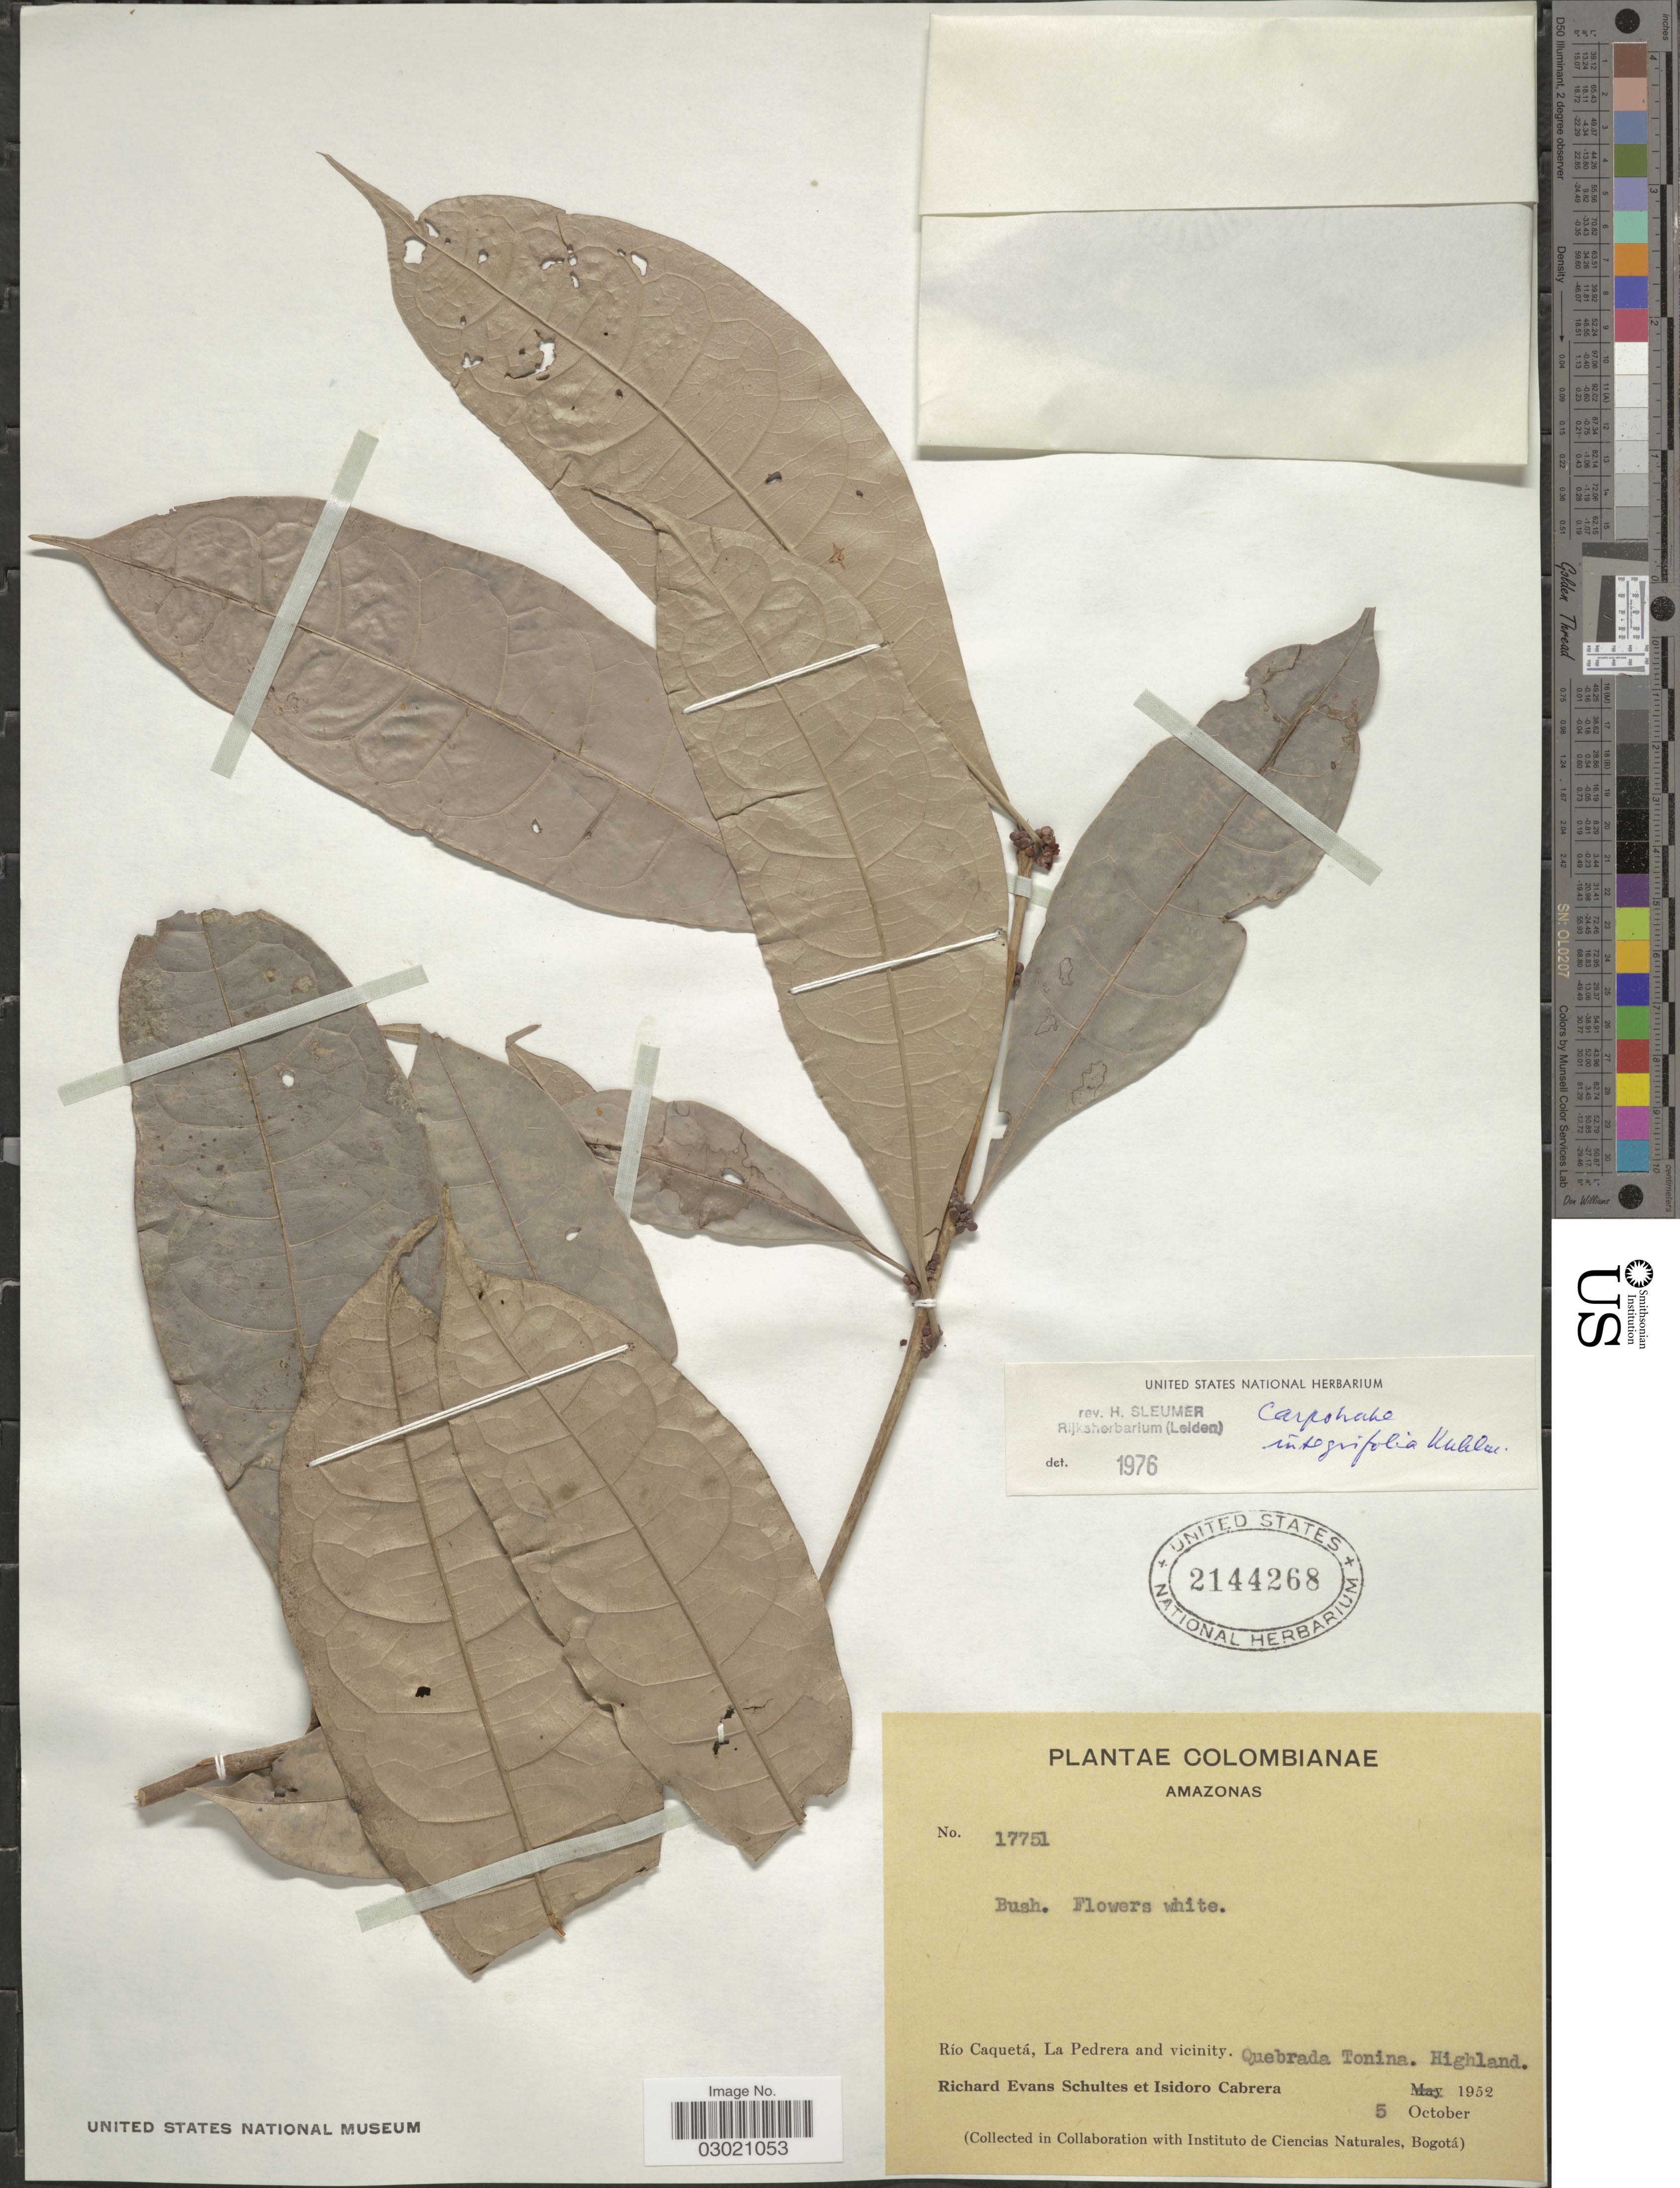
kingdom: Plantae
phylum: Tracheophyta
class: Magnoliopsida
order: Malpighiales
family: Achariaceae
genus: Carpotroche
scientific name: Carpotroche integrifolia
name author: Kuhlm.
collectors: R. E. Schultes & I. Cabrera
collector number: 17751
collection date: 1952-10-05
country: Colombia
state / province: Amazônas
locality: Río Caquetá, La Pedrera and vicinity. Quebrada Tonina. Highland.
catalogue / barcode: US 2144268